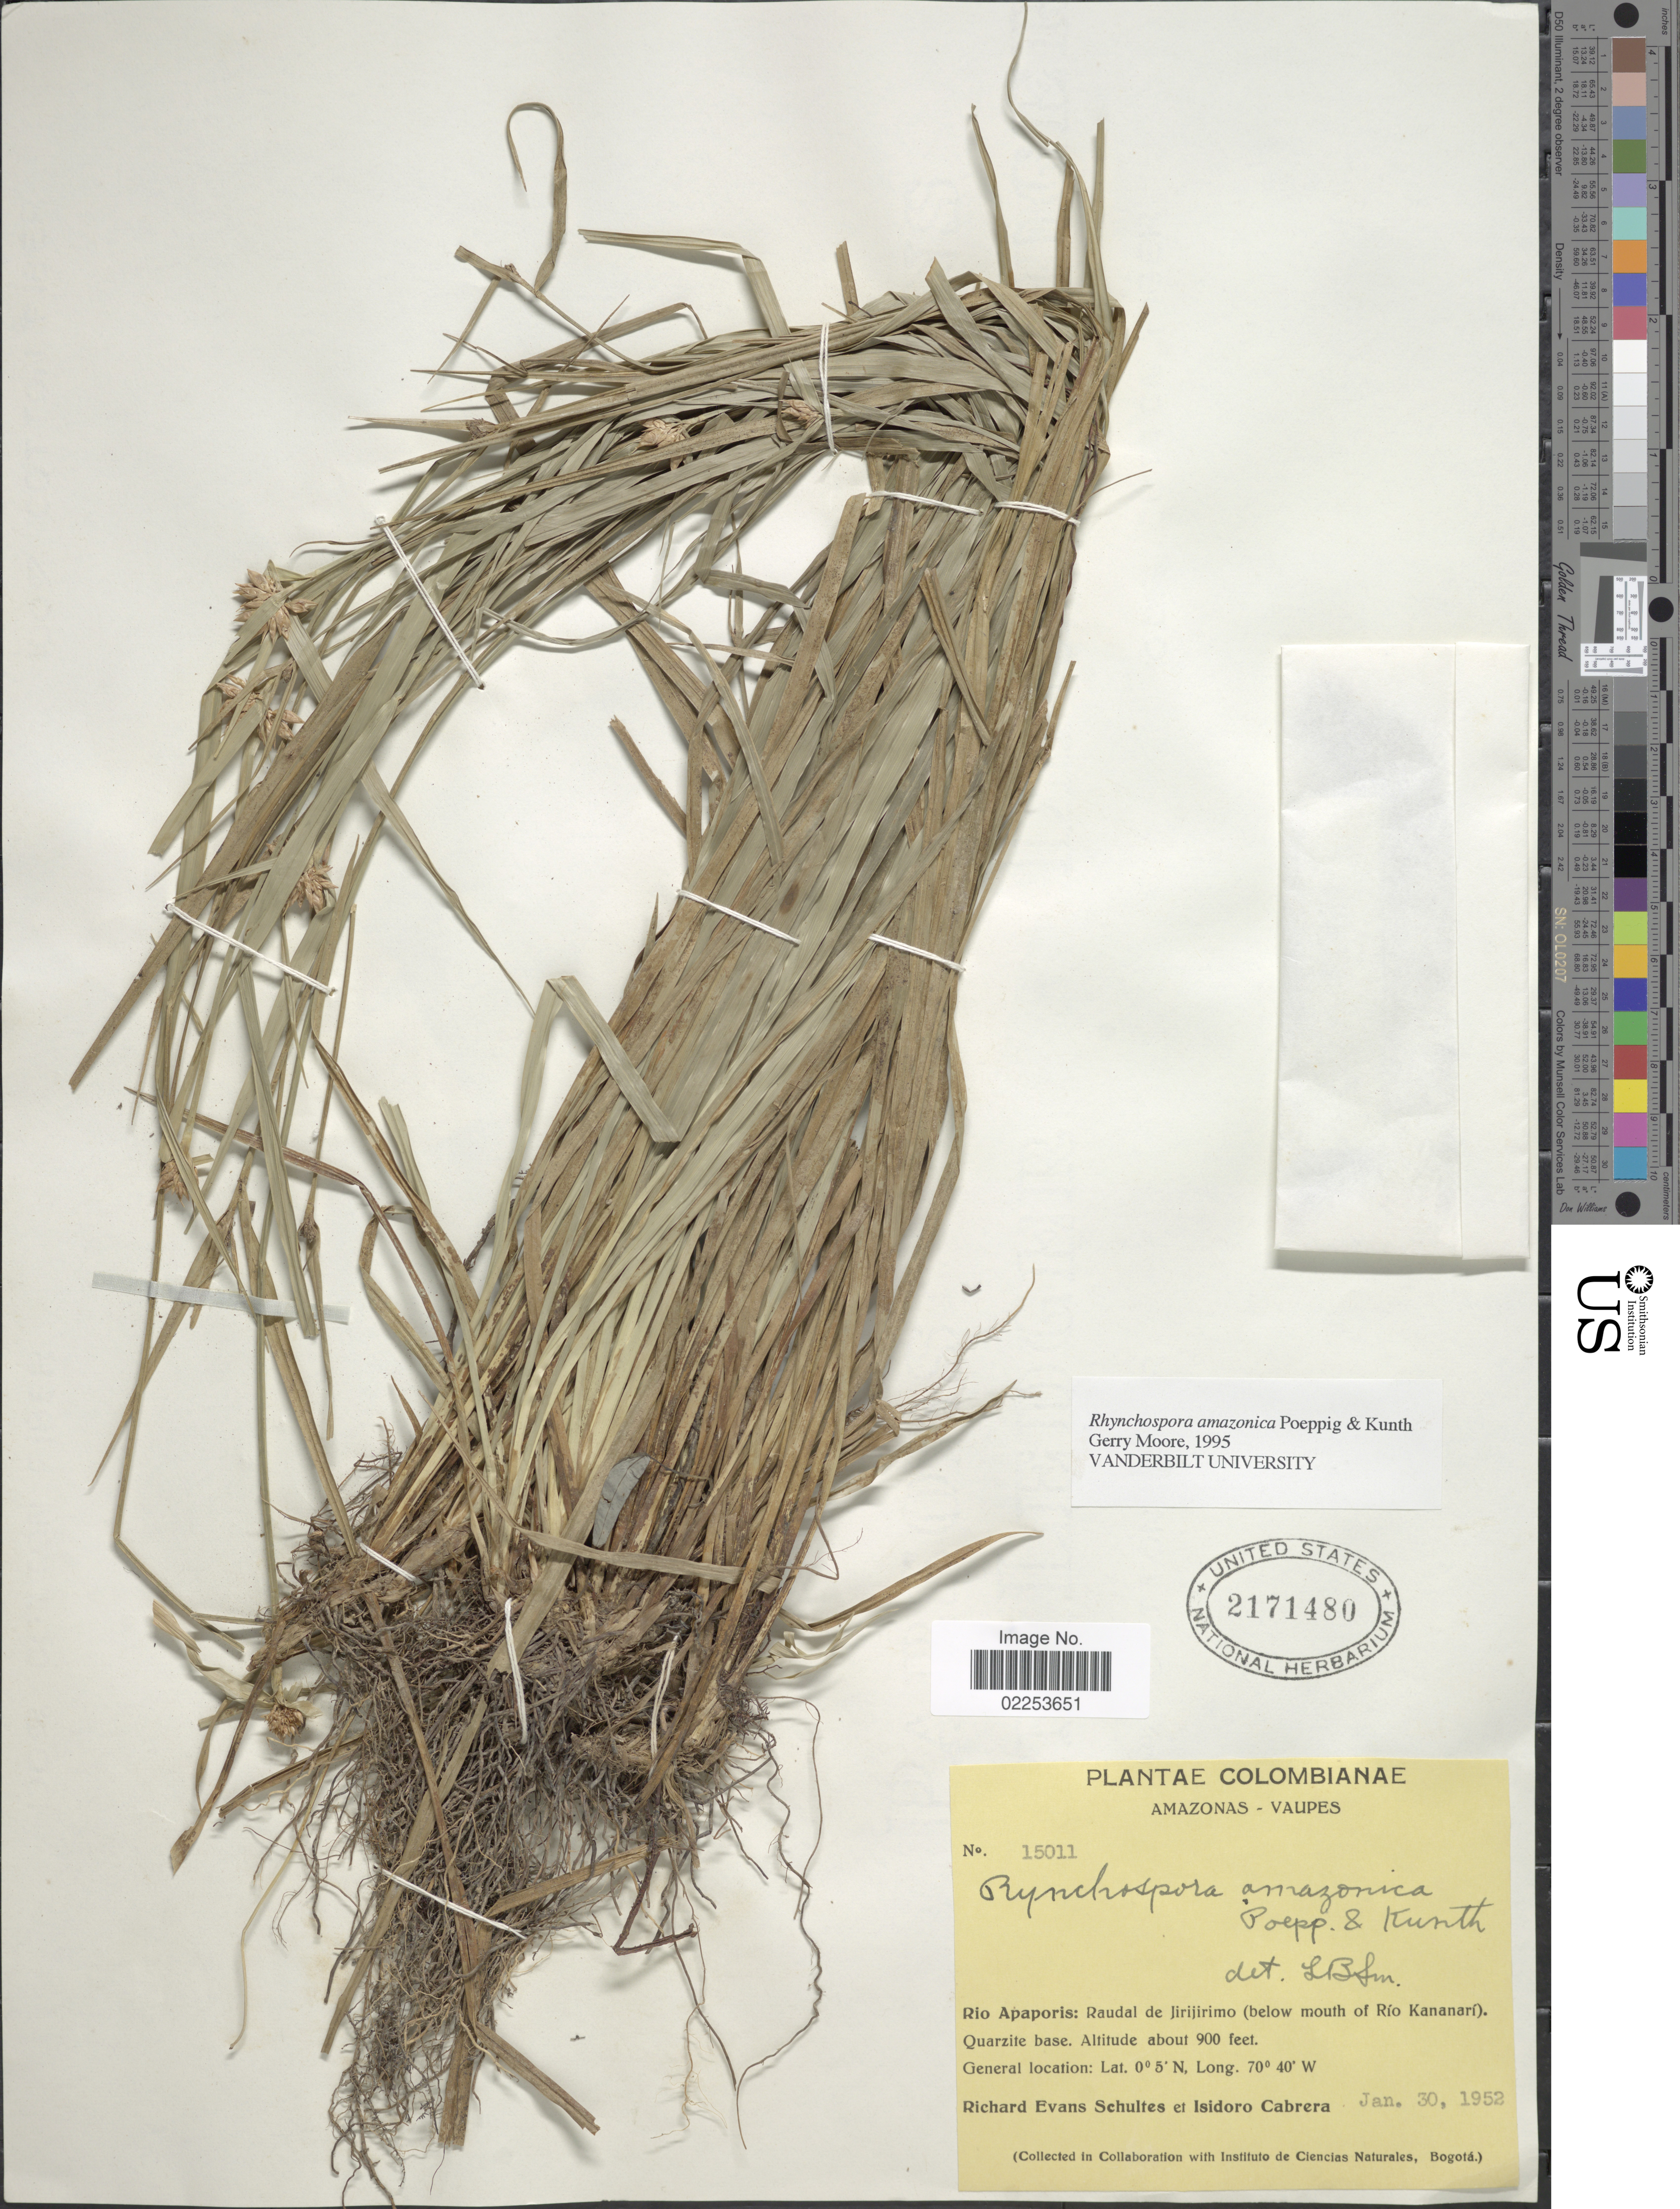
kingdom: Plantae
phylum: Tracheophyta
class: Liliopsida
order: Poales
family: Cyperaceae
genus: Rhynchospora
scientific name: Rhynchospora amazonica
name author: Poepp. & Kunth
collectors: R. E. Schultes & I. Cabrera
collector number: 15011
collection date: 1952-01-30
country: Colombia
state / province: Vaupés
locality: Amazonas - Vaupes, Rio Apaporis: Raudal de Jirijirimo (below mouth of rio Kananari). Quarzite base.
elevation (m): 274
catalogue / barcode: US 2171480